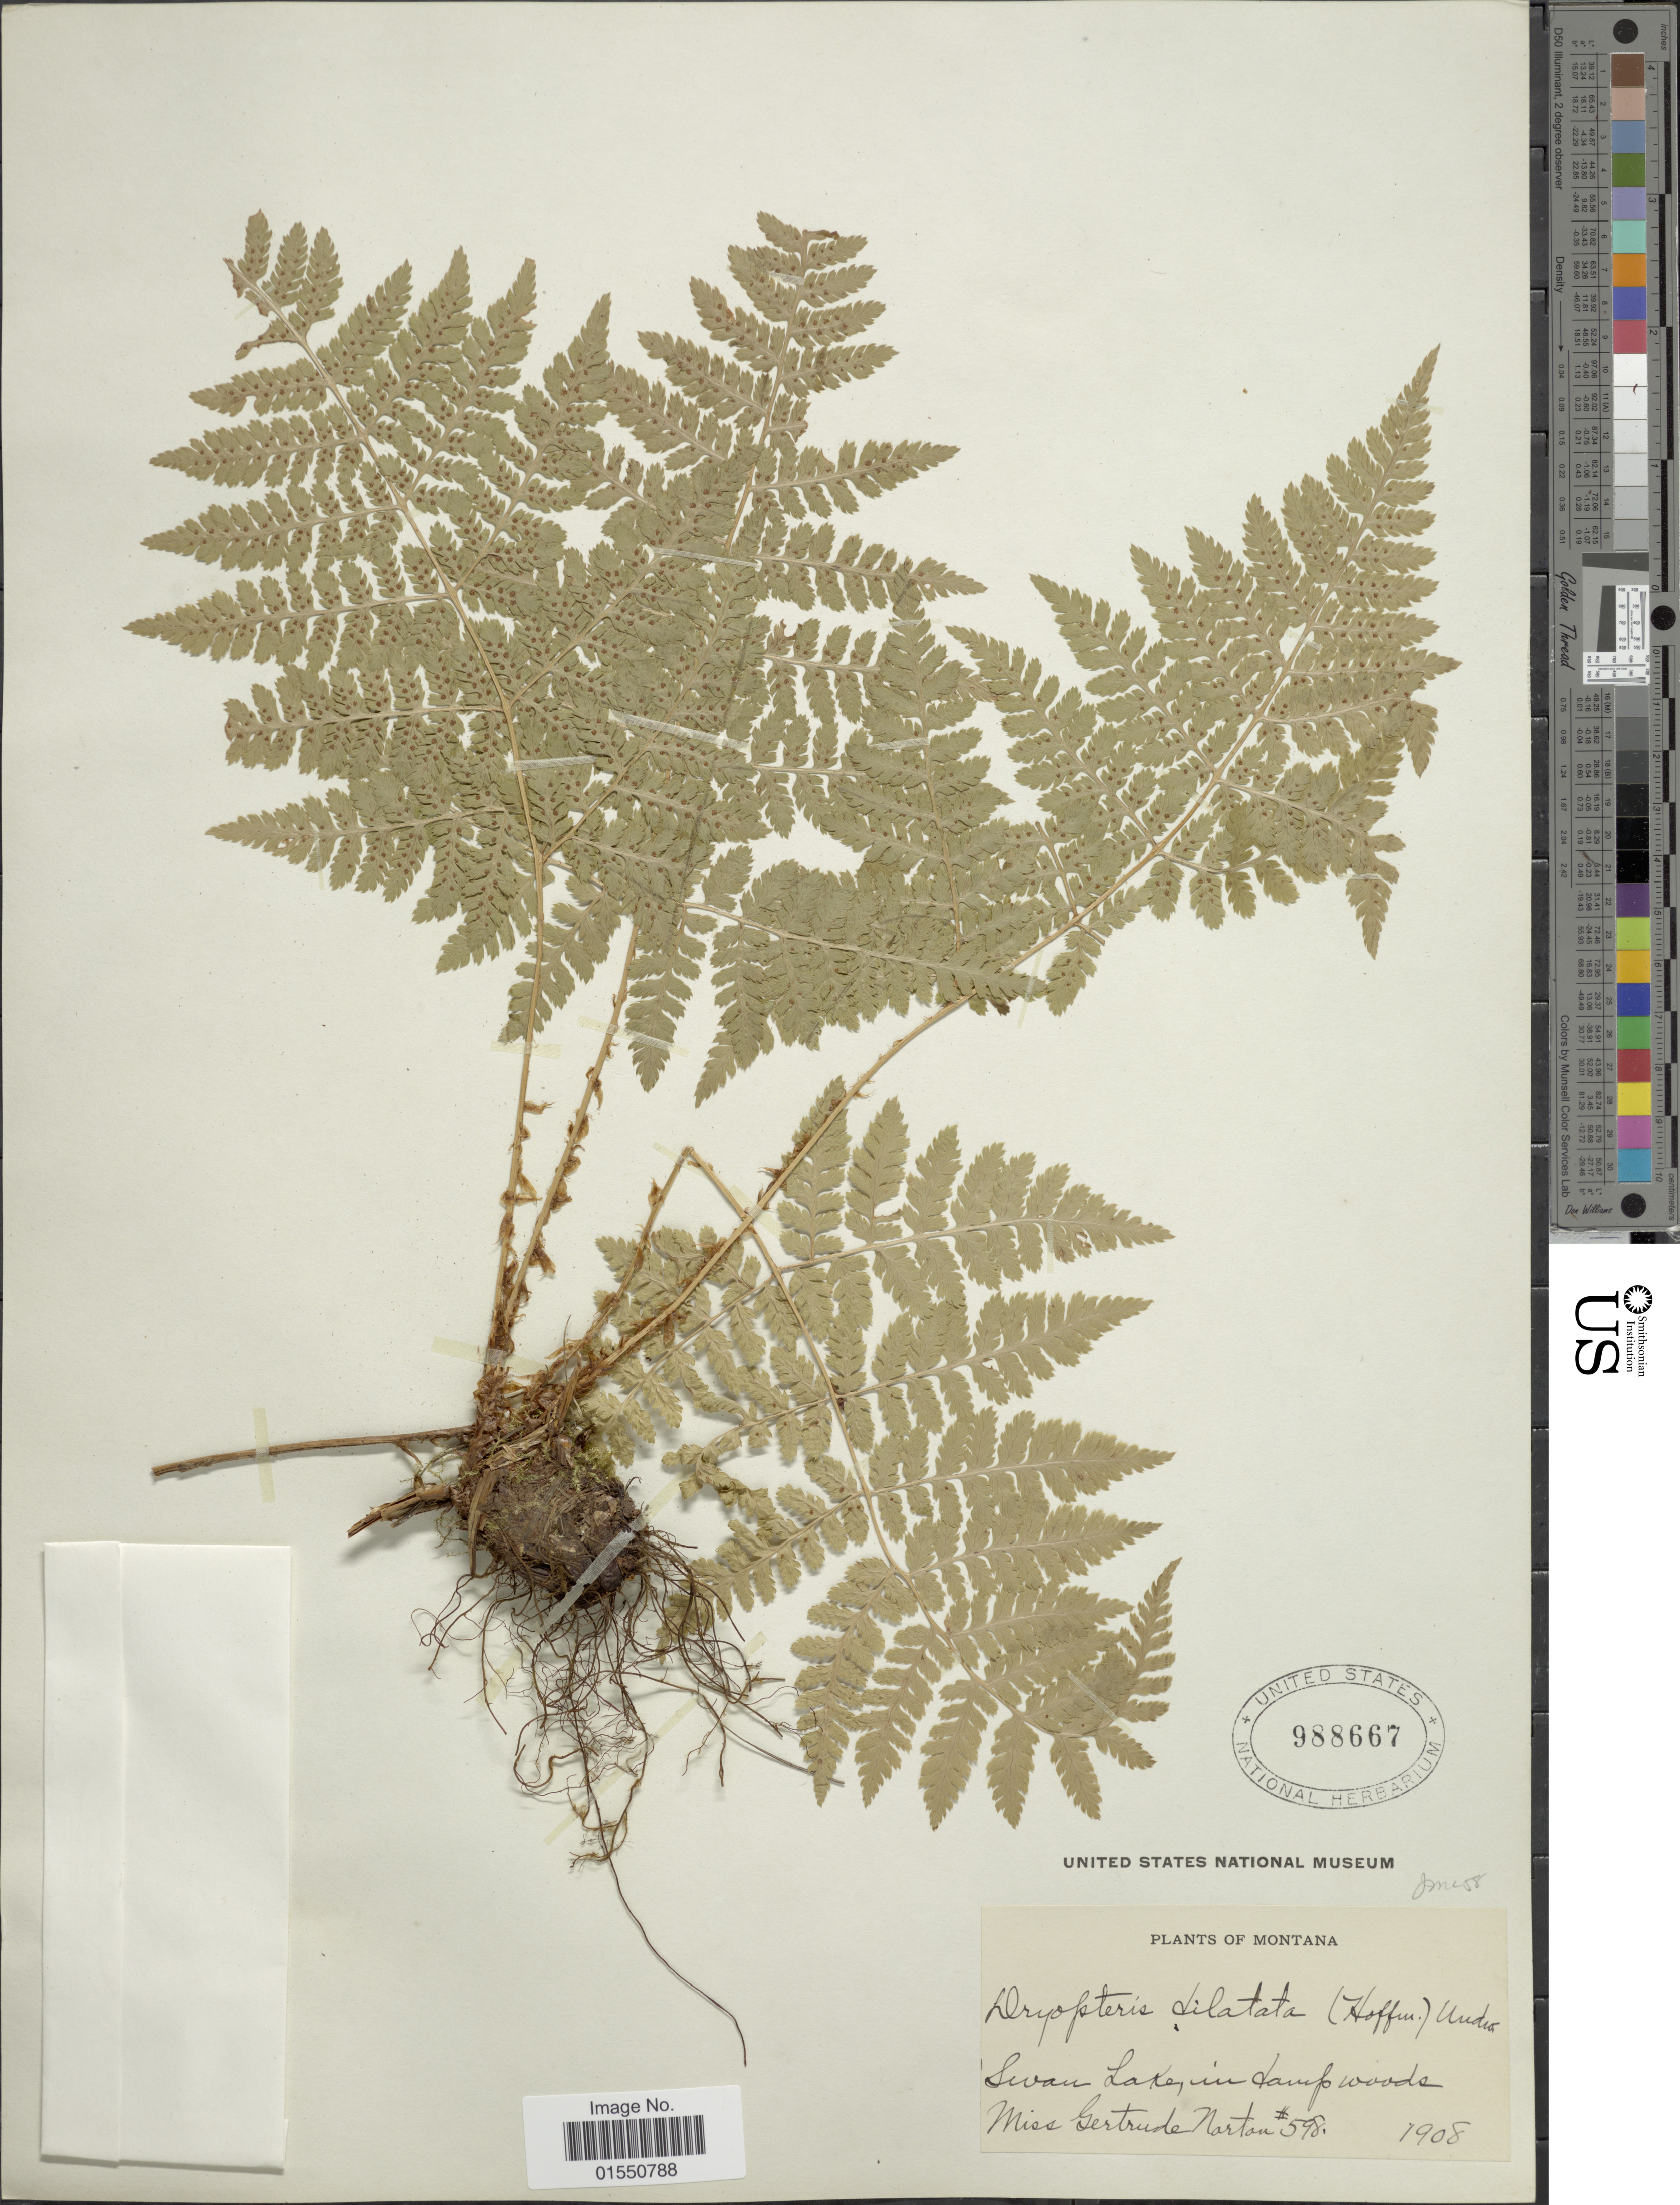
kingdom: Plantae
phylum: Tracheophyta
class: Polypodiopsida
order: Polypodiales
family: Dryopteridaceae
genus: Dryopteris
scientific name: Dryopteris expansa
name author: (C. Presl) Fraser-Jenk. & Jermy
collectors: G. Norton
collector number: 598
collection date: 1908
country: United States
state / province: Montana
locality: Swan Lake, in damp woods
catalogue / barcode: US 988667